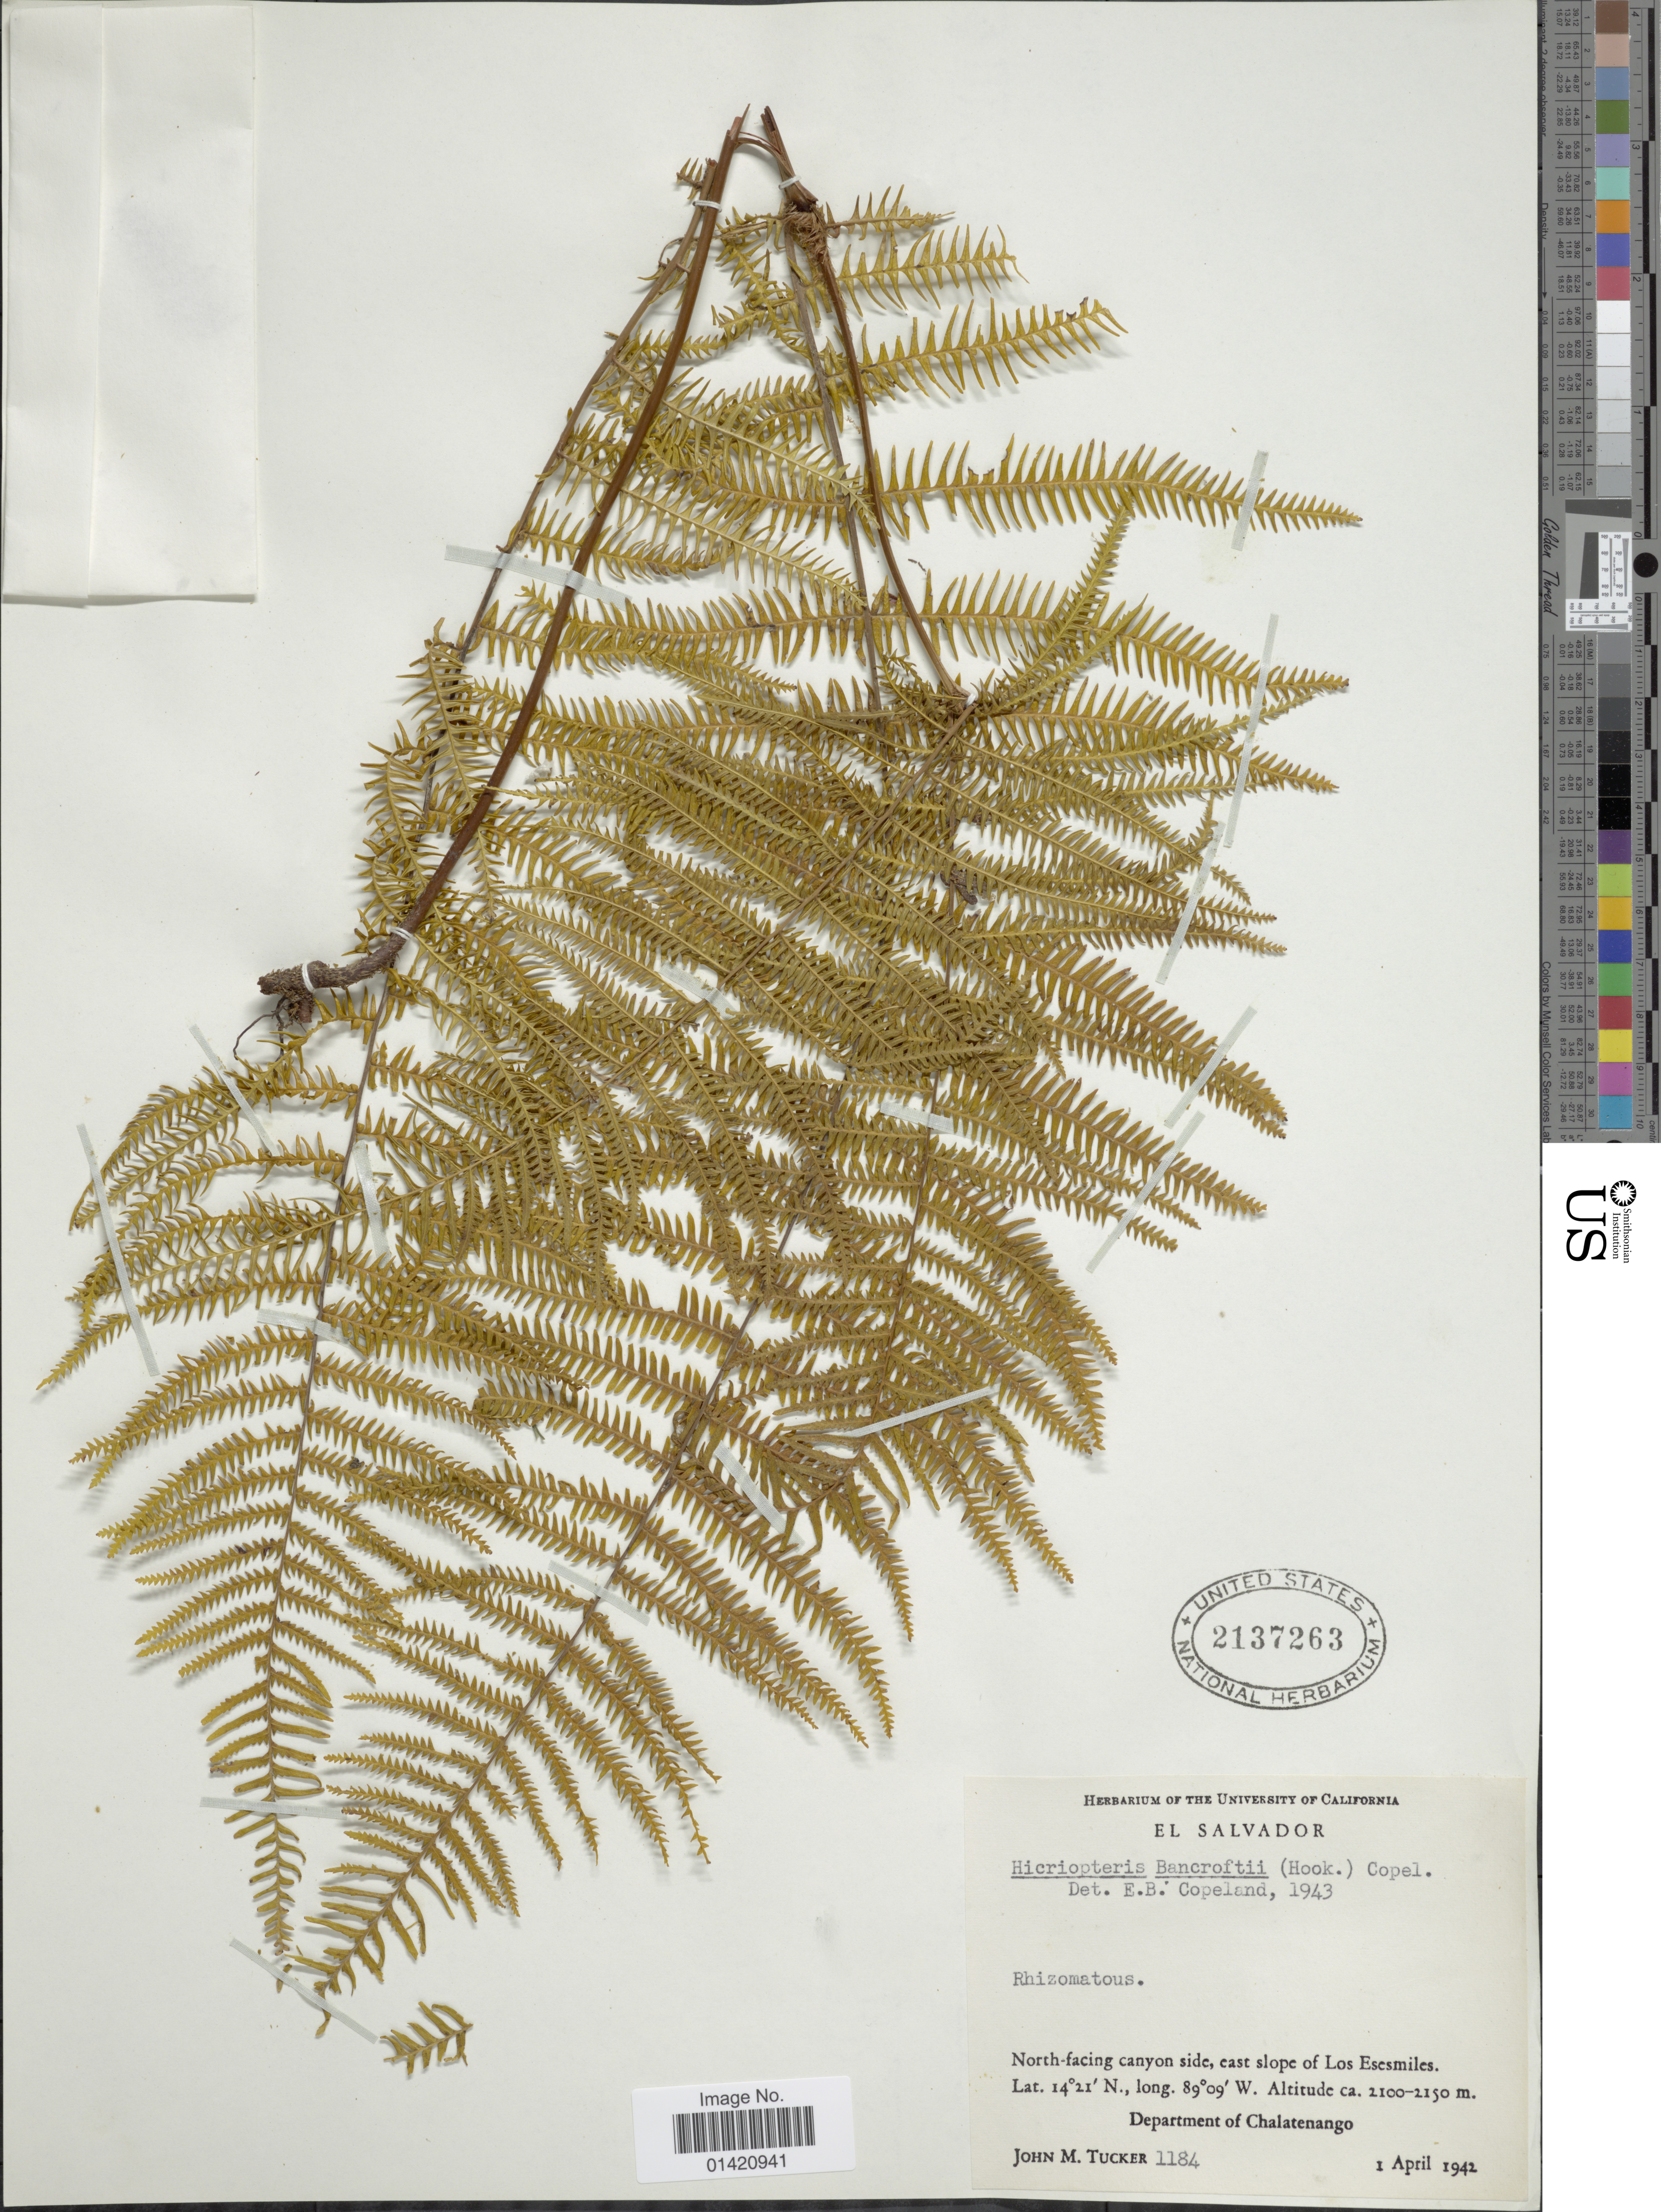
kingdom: Plantae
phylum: Tracheophyta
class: Polypodiopsida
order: Gleicheniales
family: Gleicheniaceae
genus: Diplopterygium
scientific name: Diplopterygium bancroftii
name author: (Hook.) A.R. Sm.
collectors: J. M. Tucker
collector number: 1184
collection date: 1942-04-01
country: El Salvador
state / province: Chalatenango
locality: North-facing canyon side, east slope of Los Esesmiles, Department of Chalatenango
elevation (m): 2100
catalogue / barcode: US 2137263